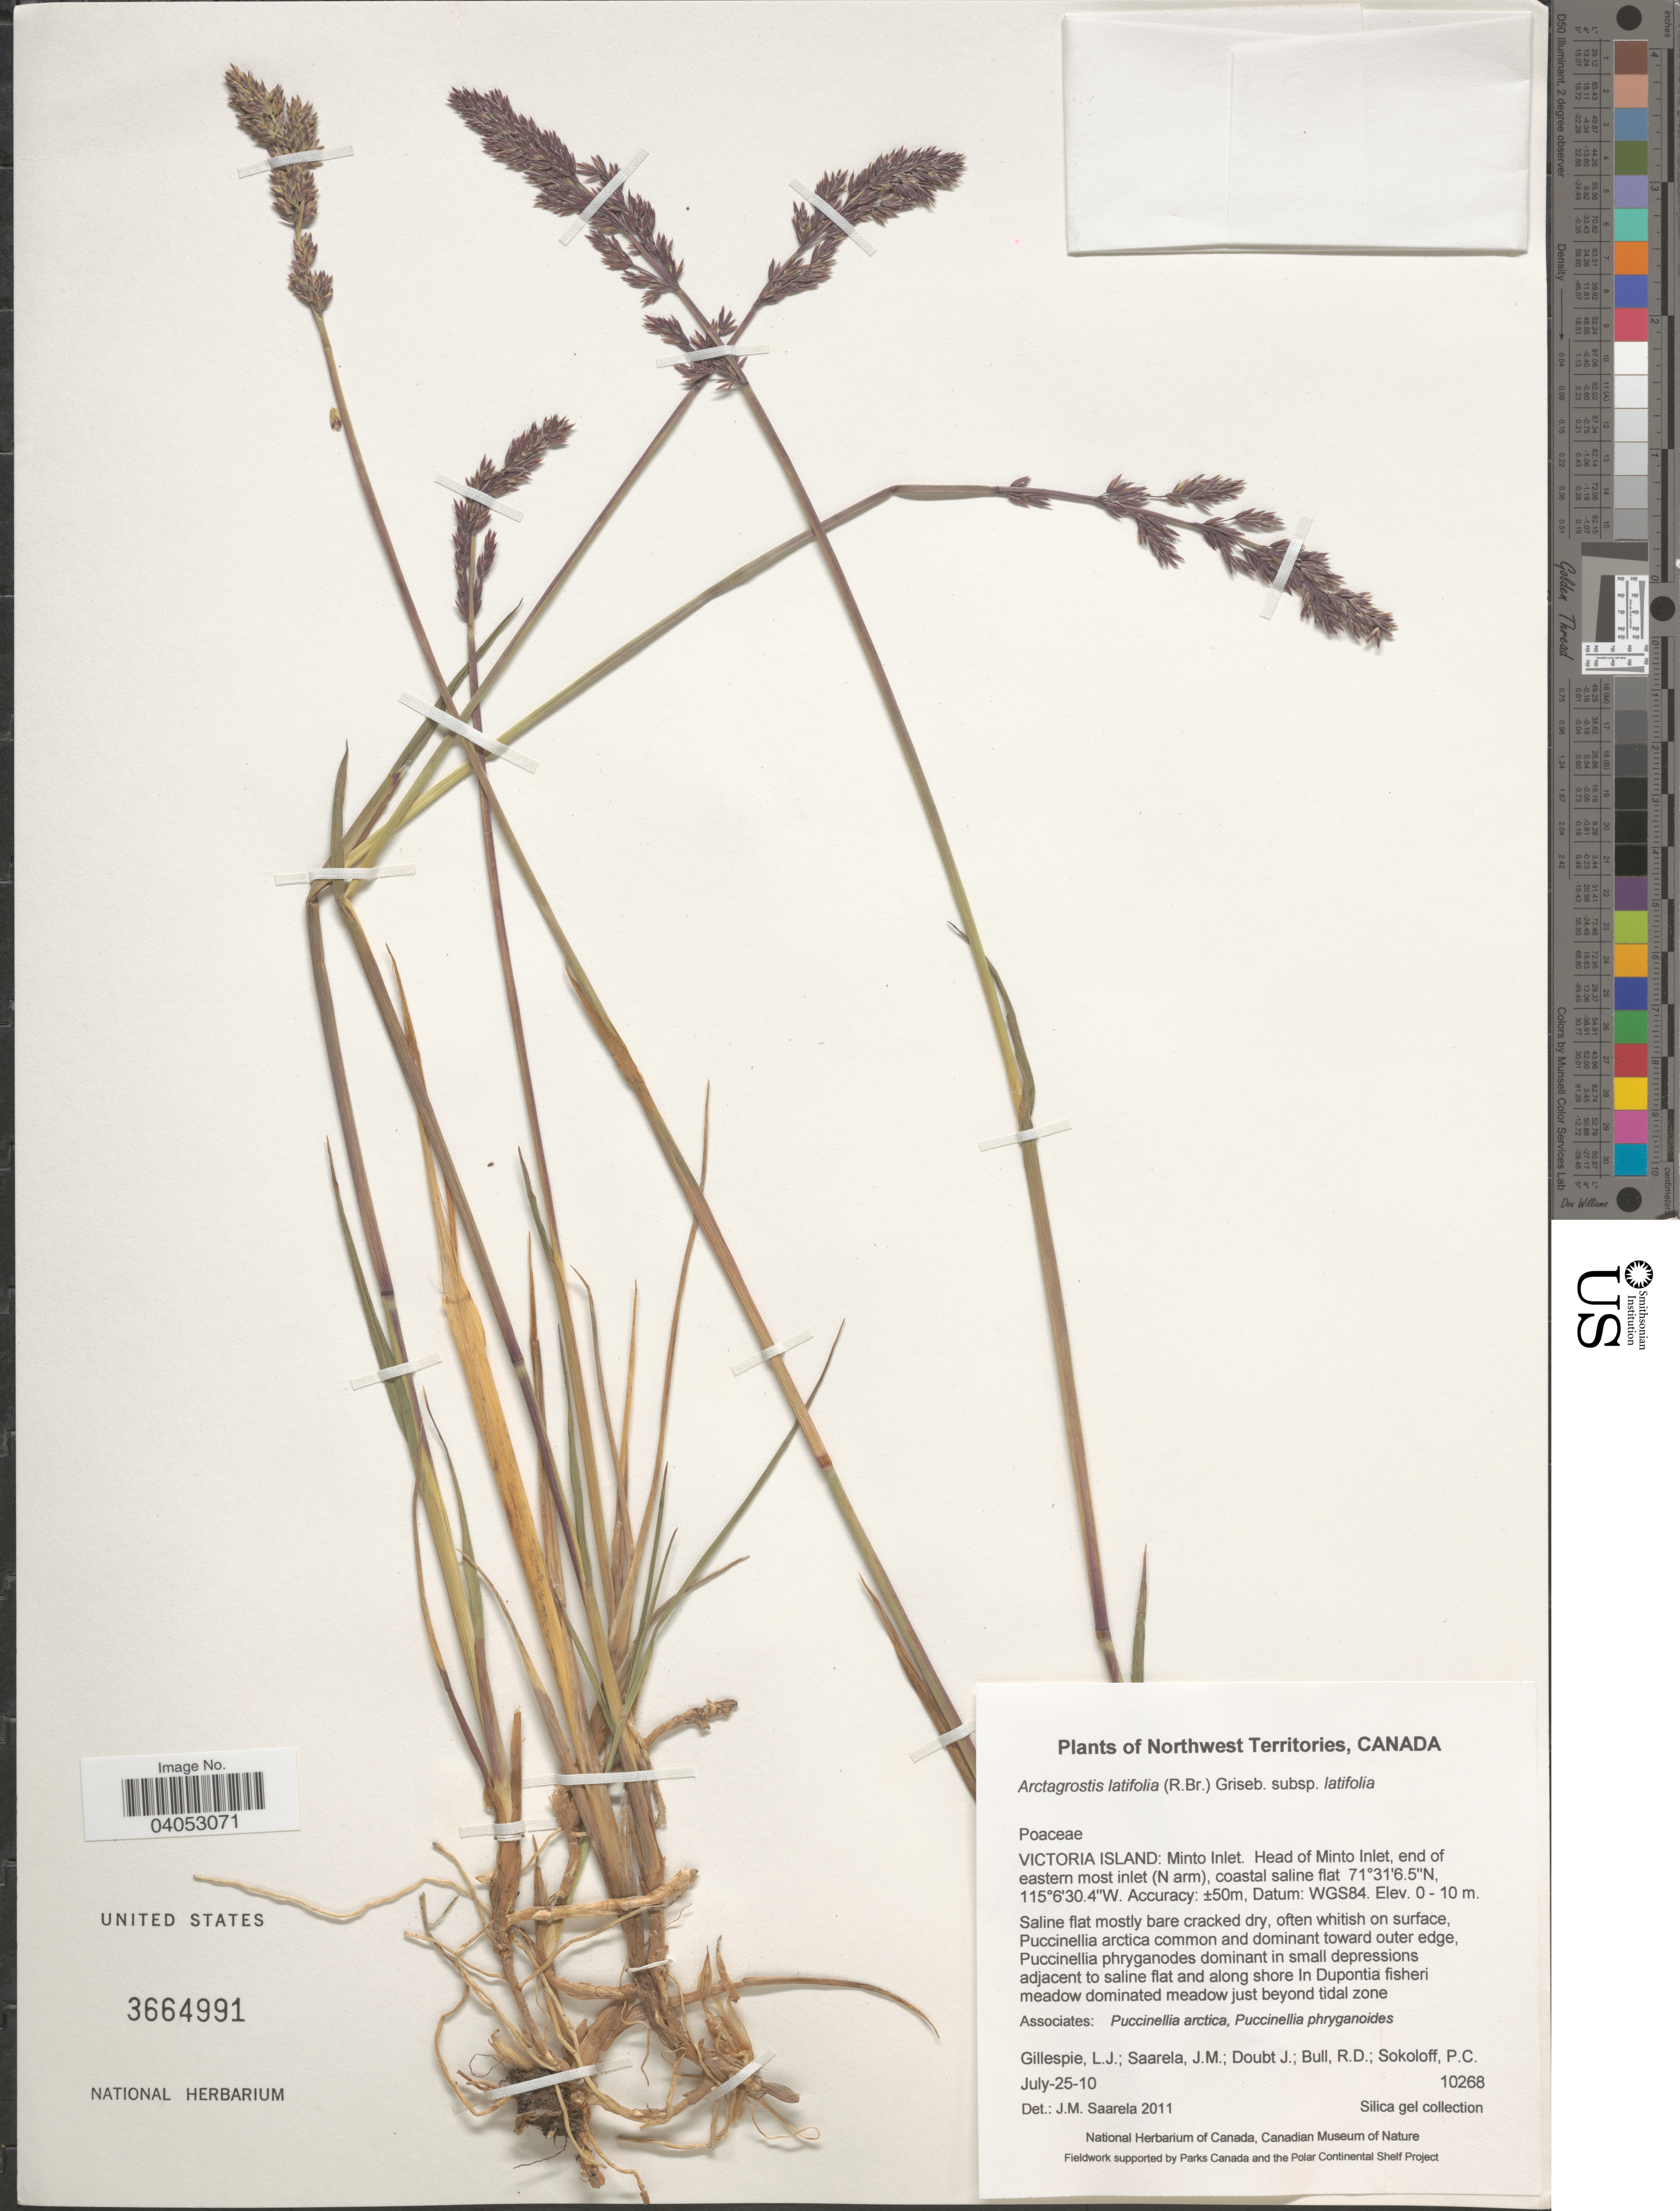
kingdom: Plantae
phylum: Tracheophyta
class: Liliopsida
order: Poales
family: Poaceae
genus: Arctagrostis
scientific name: Arctagrostis latifolia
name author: (R. Br.) Griseb.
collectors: L. Gillespie, J. Saarela, J. Doubt, R. Bull & P. Sokoloff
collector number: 10268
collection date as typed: Transcribed d/m/y: 25/7/10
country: Canada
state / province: Northwest Territories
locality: Victoria Island: Minto Inlet. Head of Minto Inlet, end of eastern most inlet (N arm), coastal saline flat. Datum: WGS84.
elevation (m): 0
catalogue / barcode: US 3664991